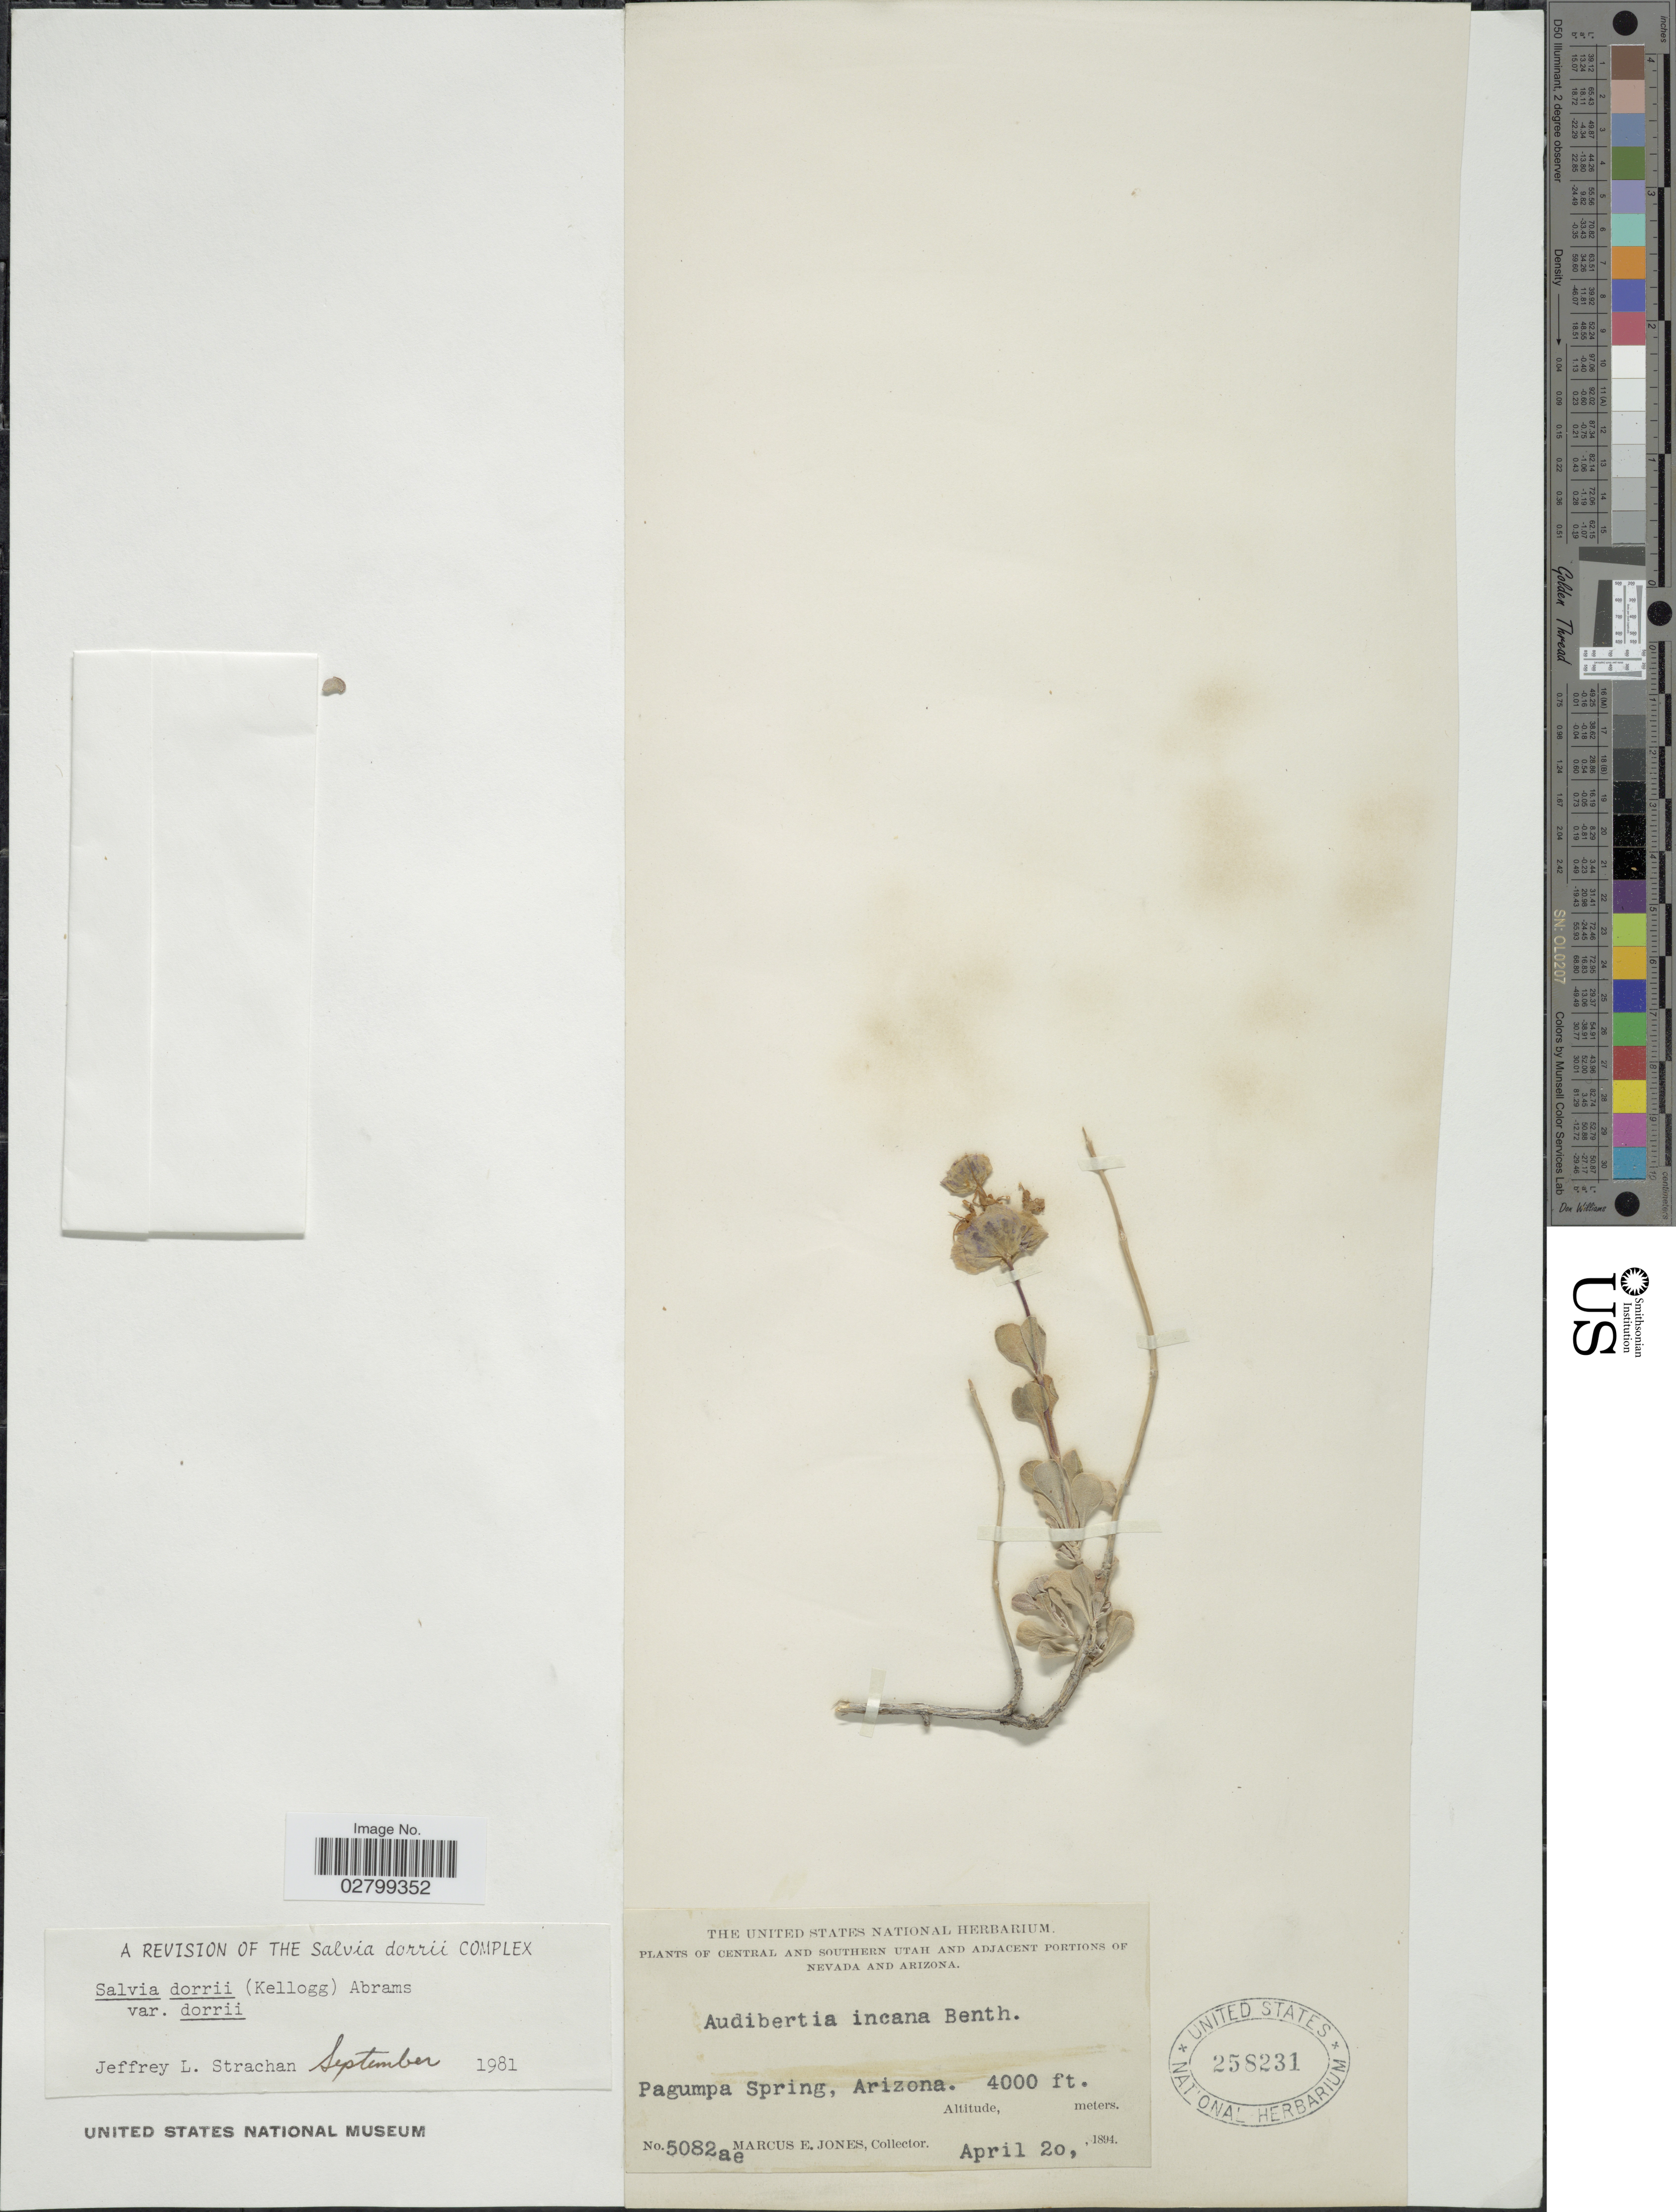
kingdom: Plantae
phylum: Tracheophyta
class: Magnoliopsida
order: Lamiales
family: Lamiaceae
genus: Salvia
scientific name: Salvia dorrii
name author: (Kellogg) Abrams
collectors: M. E. Jones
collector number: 5082ae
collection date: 1894-04-20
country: United States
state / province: Arizona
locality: Pagumpa Spring.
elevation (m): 1219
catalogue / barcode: US 258231